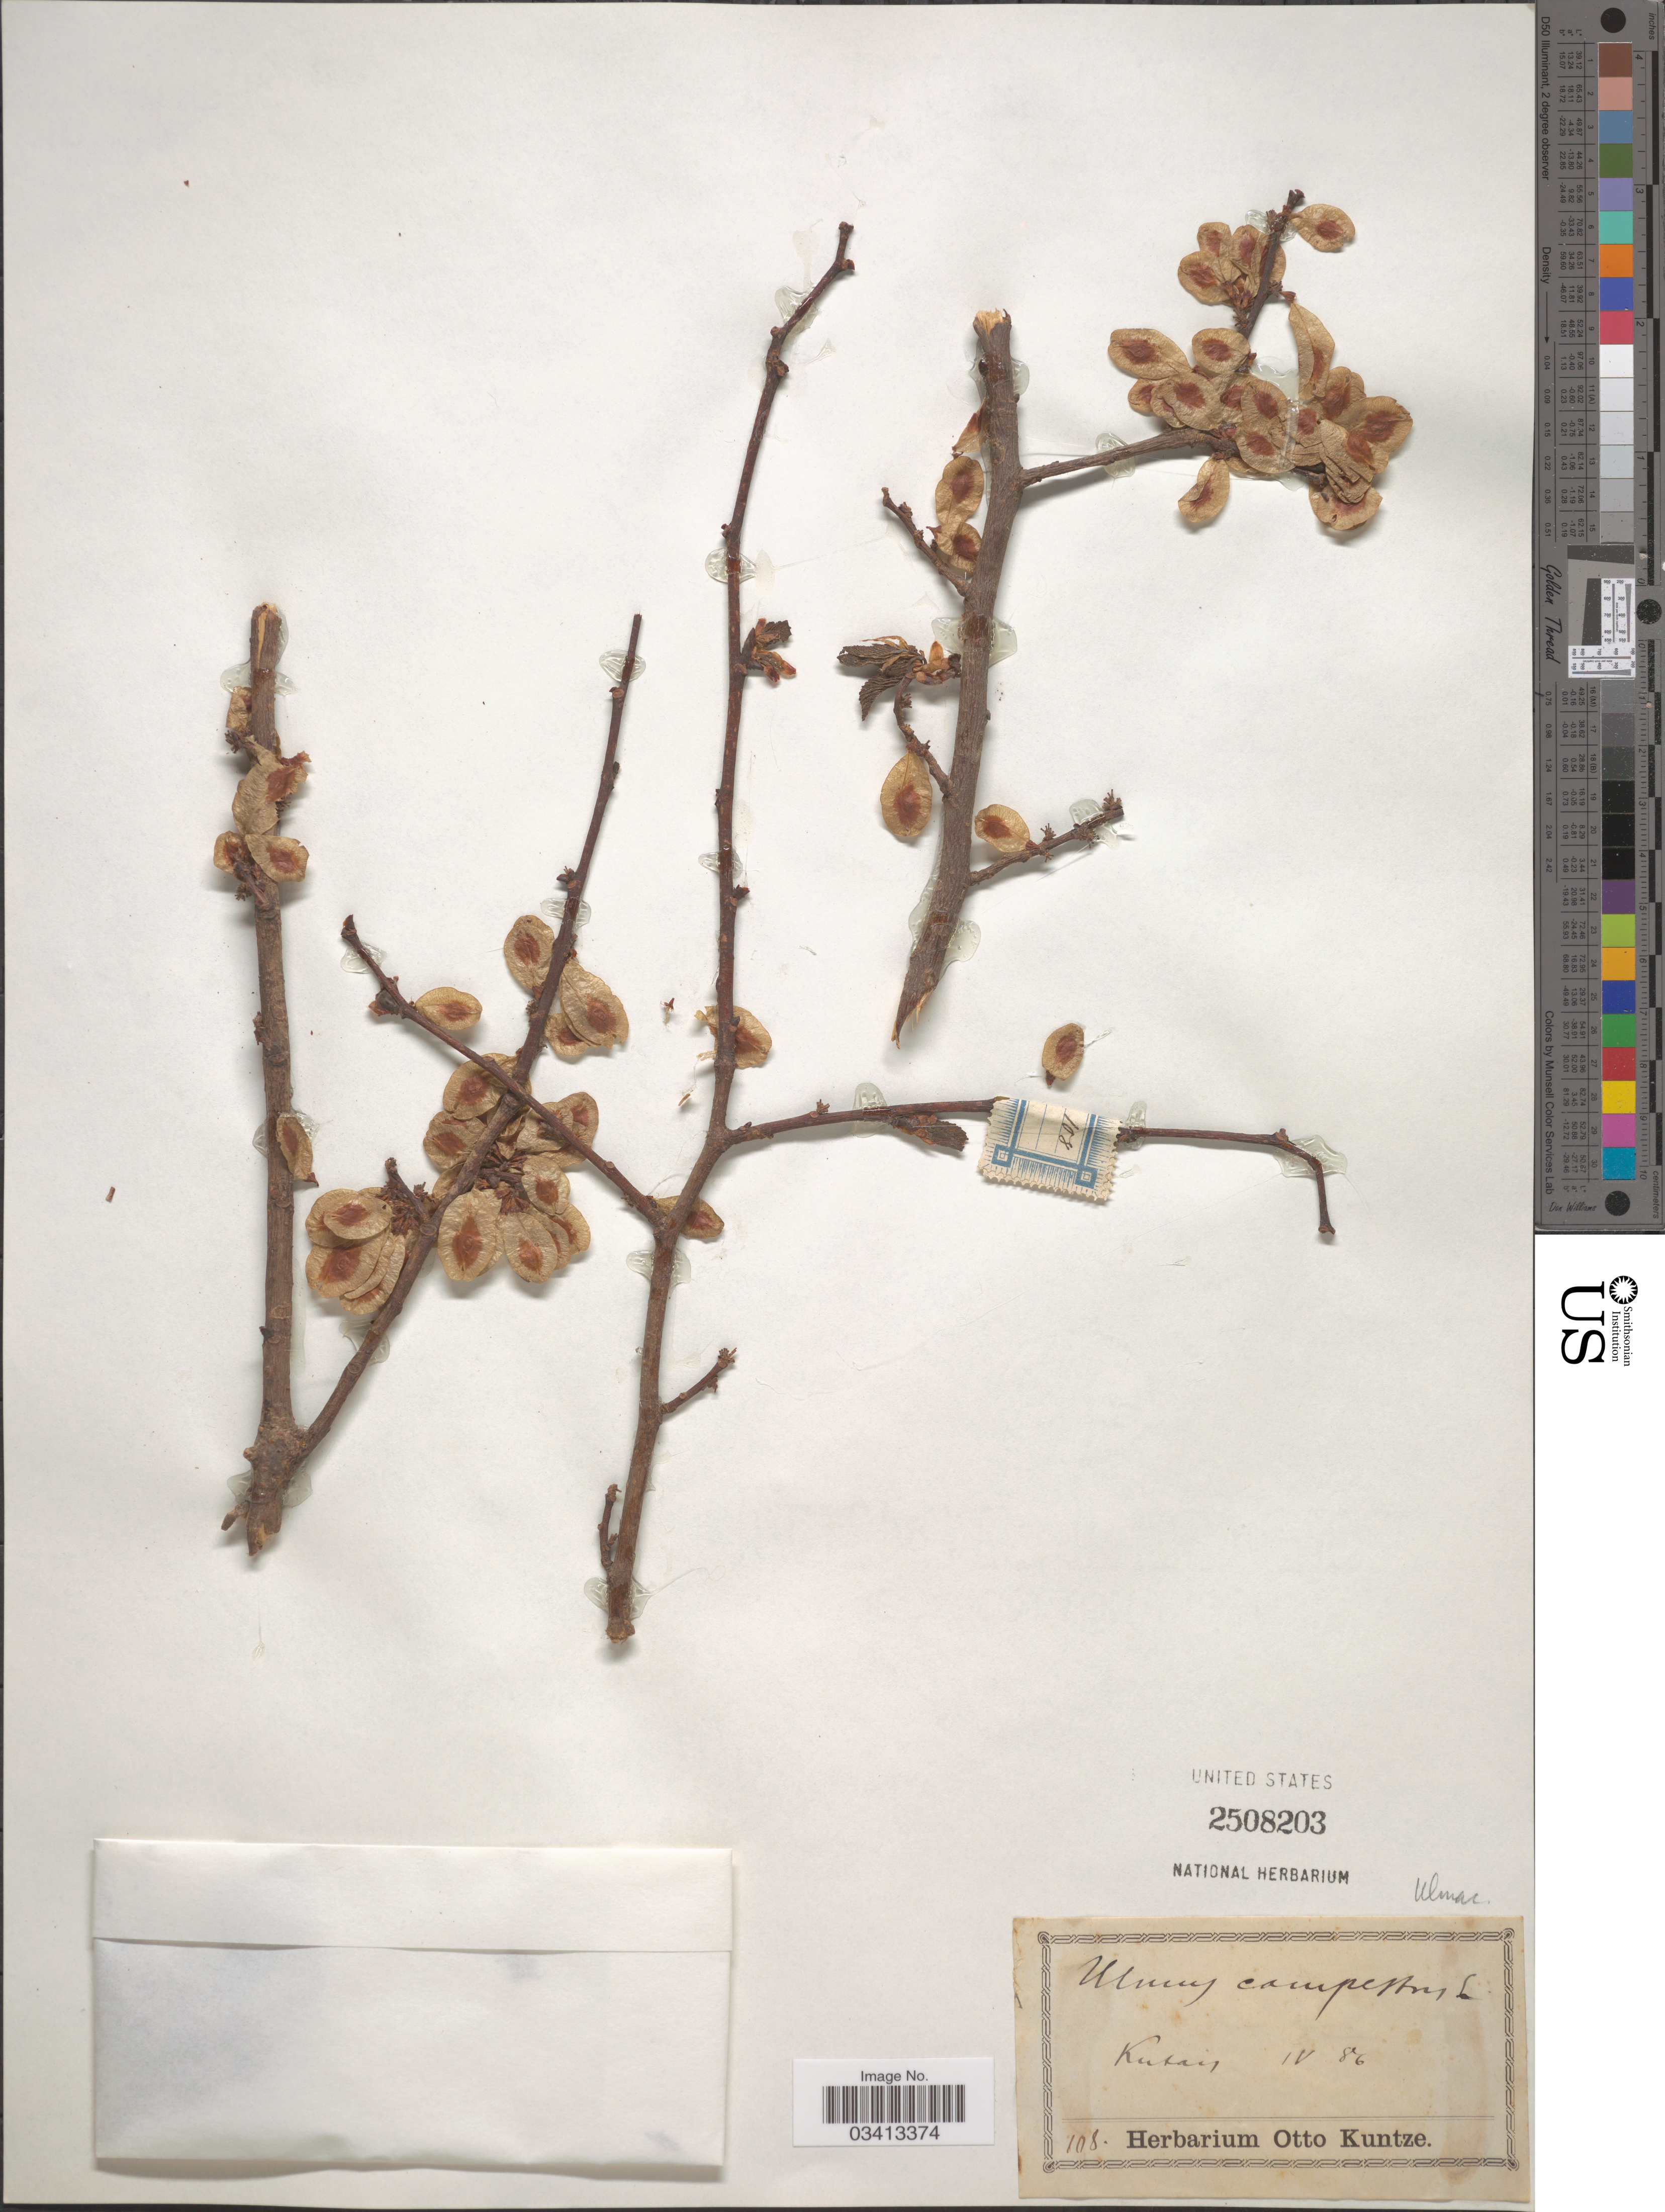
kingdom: Plantae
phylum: Tracheophyta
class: Magnoliopsida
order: Rosales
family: Ulmaceae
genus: Ulmus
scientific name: Ulmus campestris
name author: L.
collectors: ex herb. Otto Kuntze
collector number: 108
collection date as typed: Transcribed d/m/y: /4/86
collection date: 1886-04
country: Georgia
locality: Kutais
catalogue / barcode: US 2508203